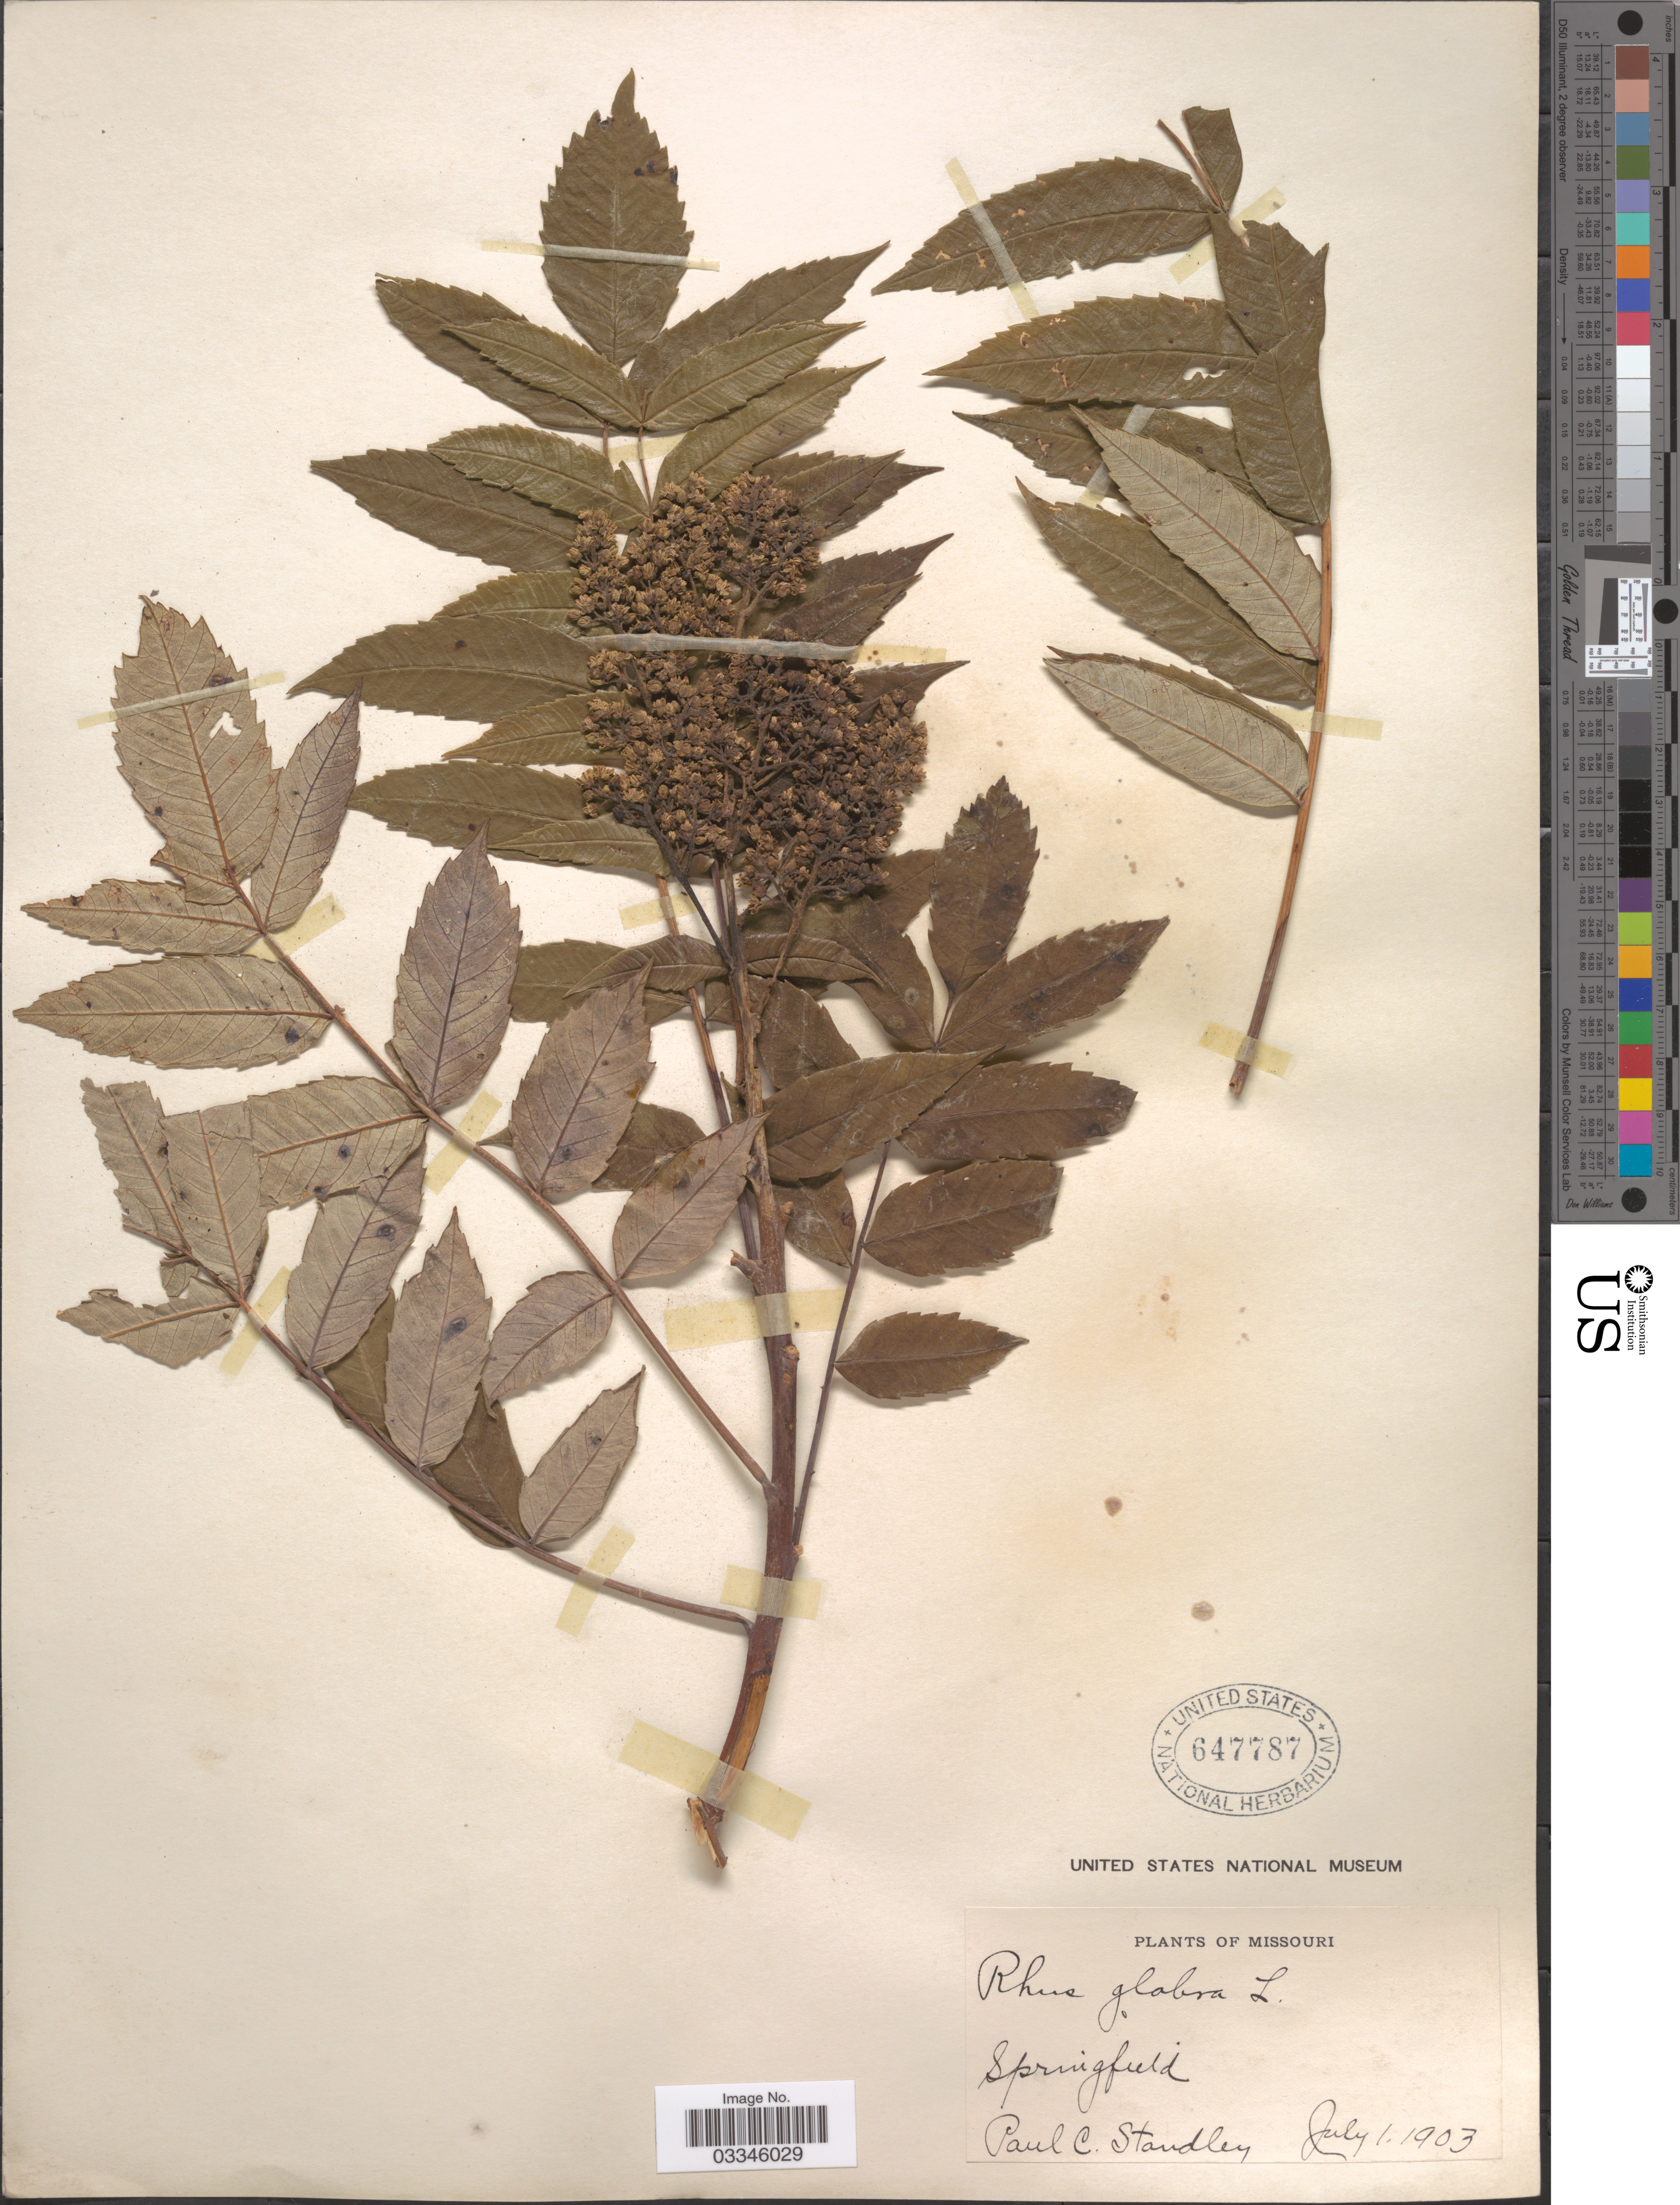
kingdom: Plantae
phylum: Tracheophyta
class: Magnoliopsida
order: Sapindales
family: Anacardiaceae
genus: Rhus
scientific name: Rhus glabra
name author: L.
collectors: P. C. Standley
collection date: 1903-07-01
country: United States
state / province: Missouri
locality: Springfield.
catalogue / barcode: US 647787